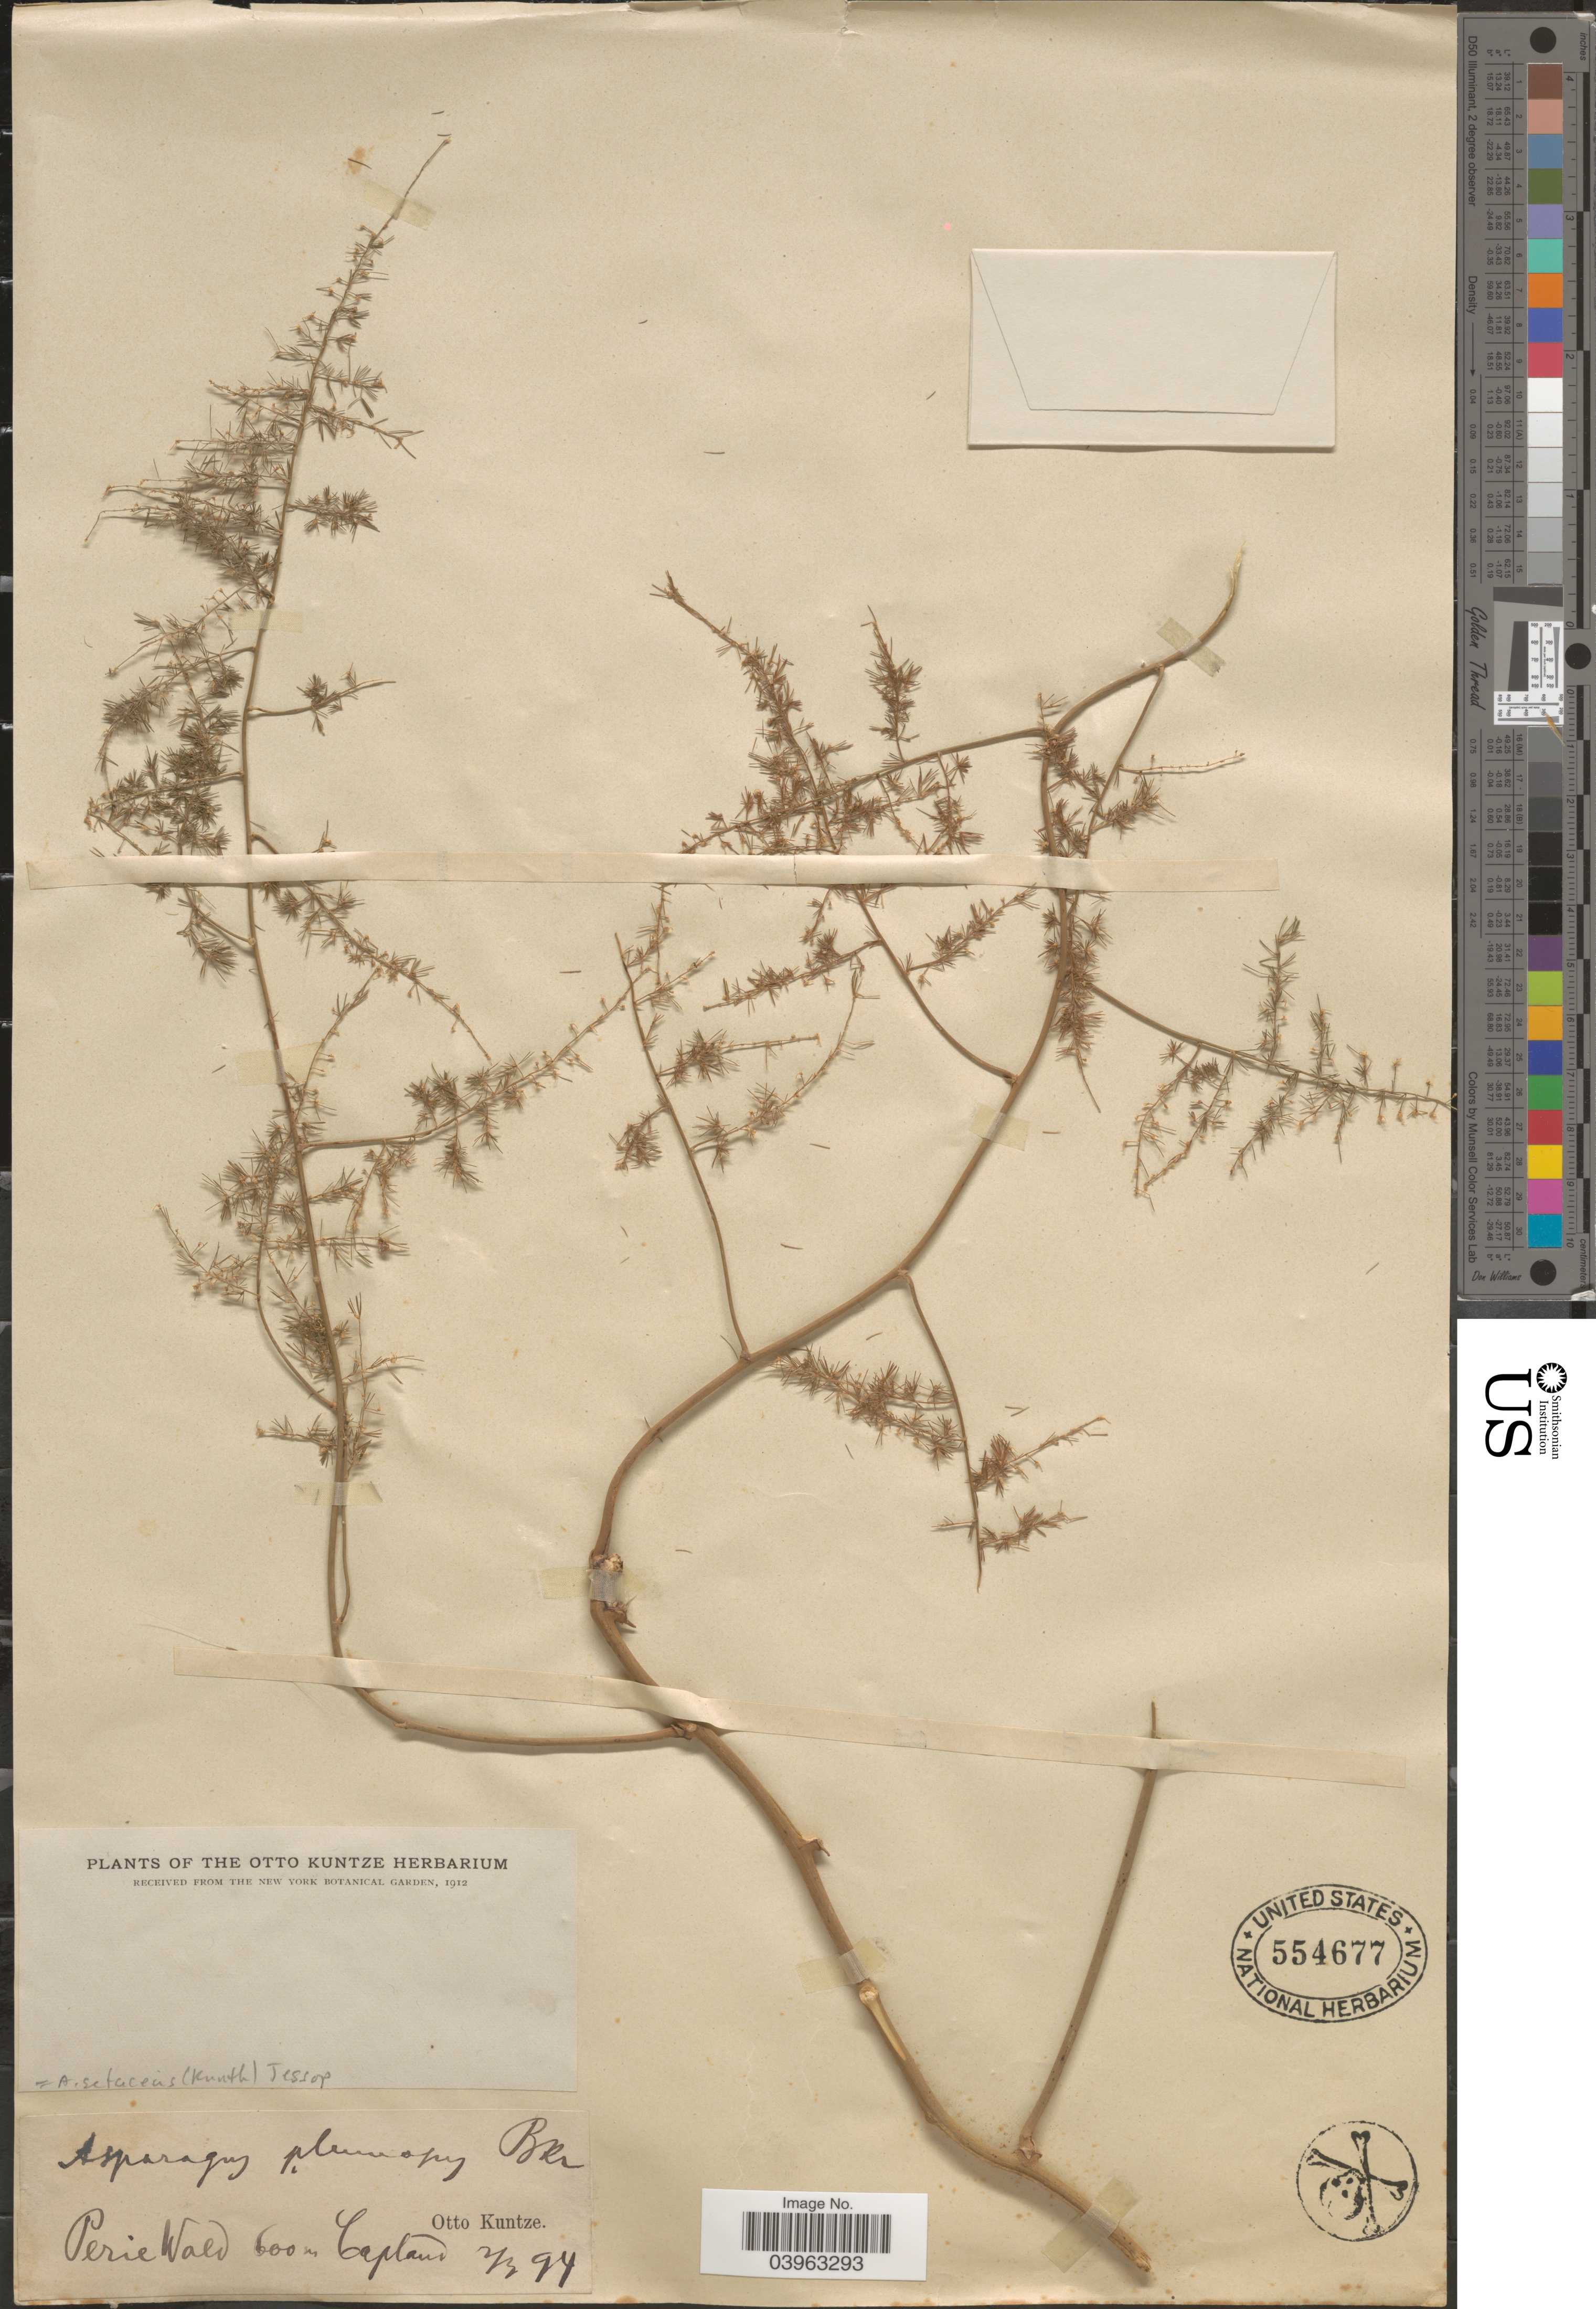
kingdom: Plantae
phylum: Tracheophyta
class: Liliopsida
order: Asparagales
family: Asparagaceae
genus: Asparagus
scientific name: Asparagus setaceus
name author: (Kunth) Jessop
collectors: C.E.O. Kuntze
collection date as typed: Transcribed d/m/y: 2/3/94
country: South Africa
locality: Perie Wald. Capland.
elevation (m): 600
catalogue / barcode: US 554677